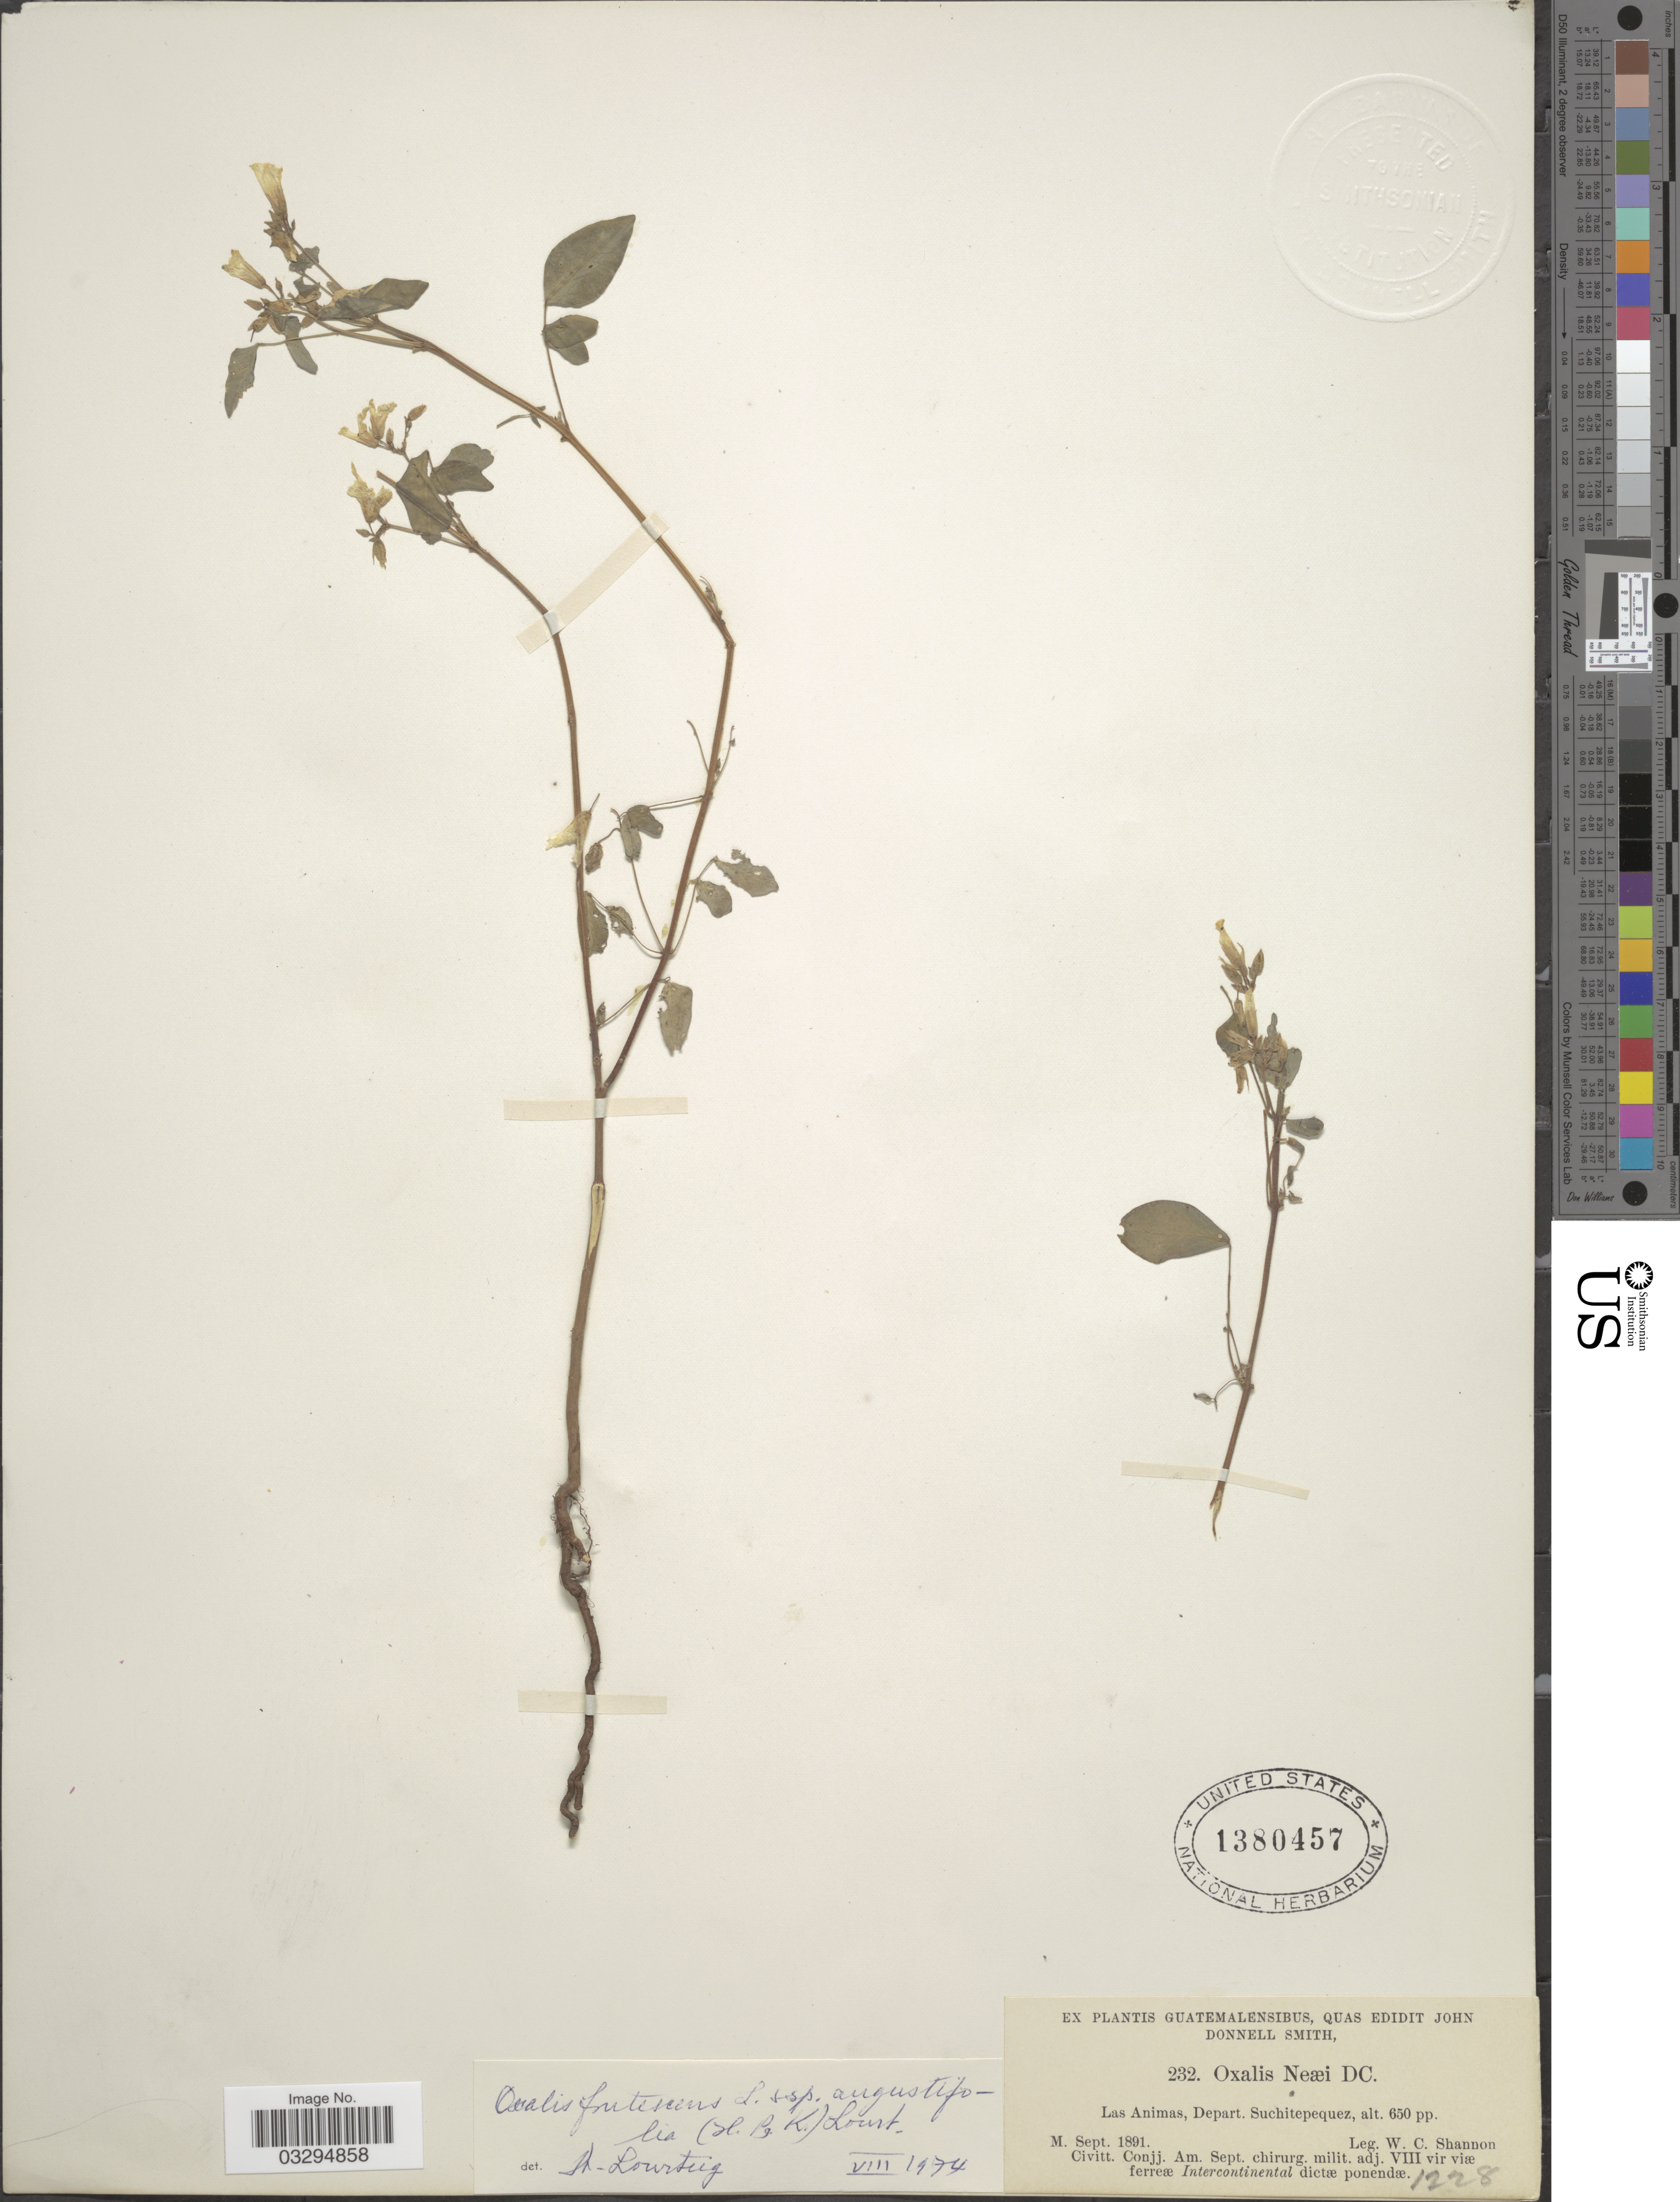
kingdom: Plantae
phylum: Tracheophyta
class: Magnoliopsida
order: Oxalidales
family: Oxalidaceae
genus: Oxalis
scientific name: Oxalis frutescens subsp. angustifolia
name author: (Kunth) Lourteig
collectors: W. C. Shannon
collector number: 232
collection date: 1891-09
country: Guatemala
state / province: Suchitepéquez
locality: Las Animas, Depart. Suchitepequez.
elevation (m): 198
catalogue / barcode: US 1380457